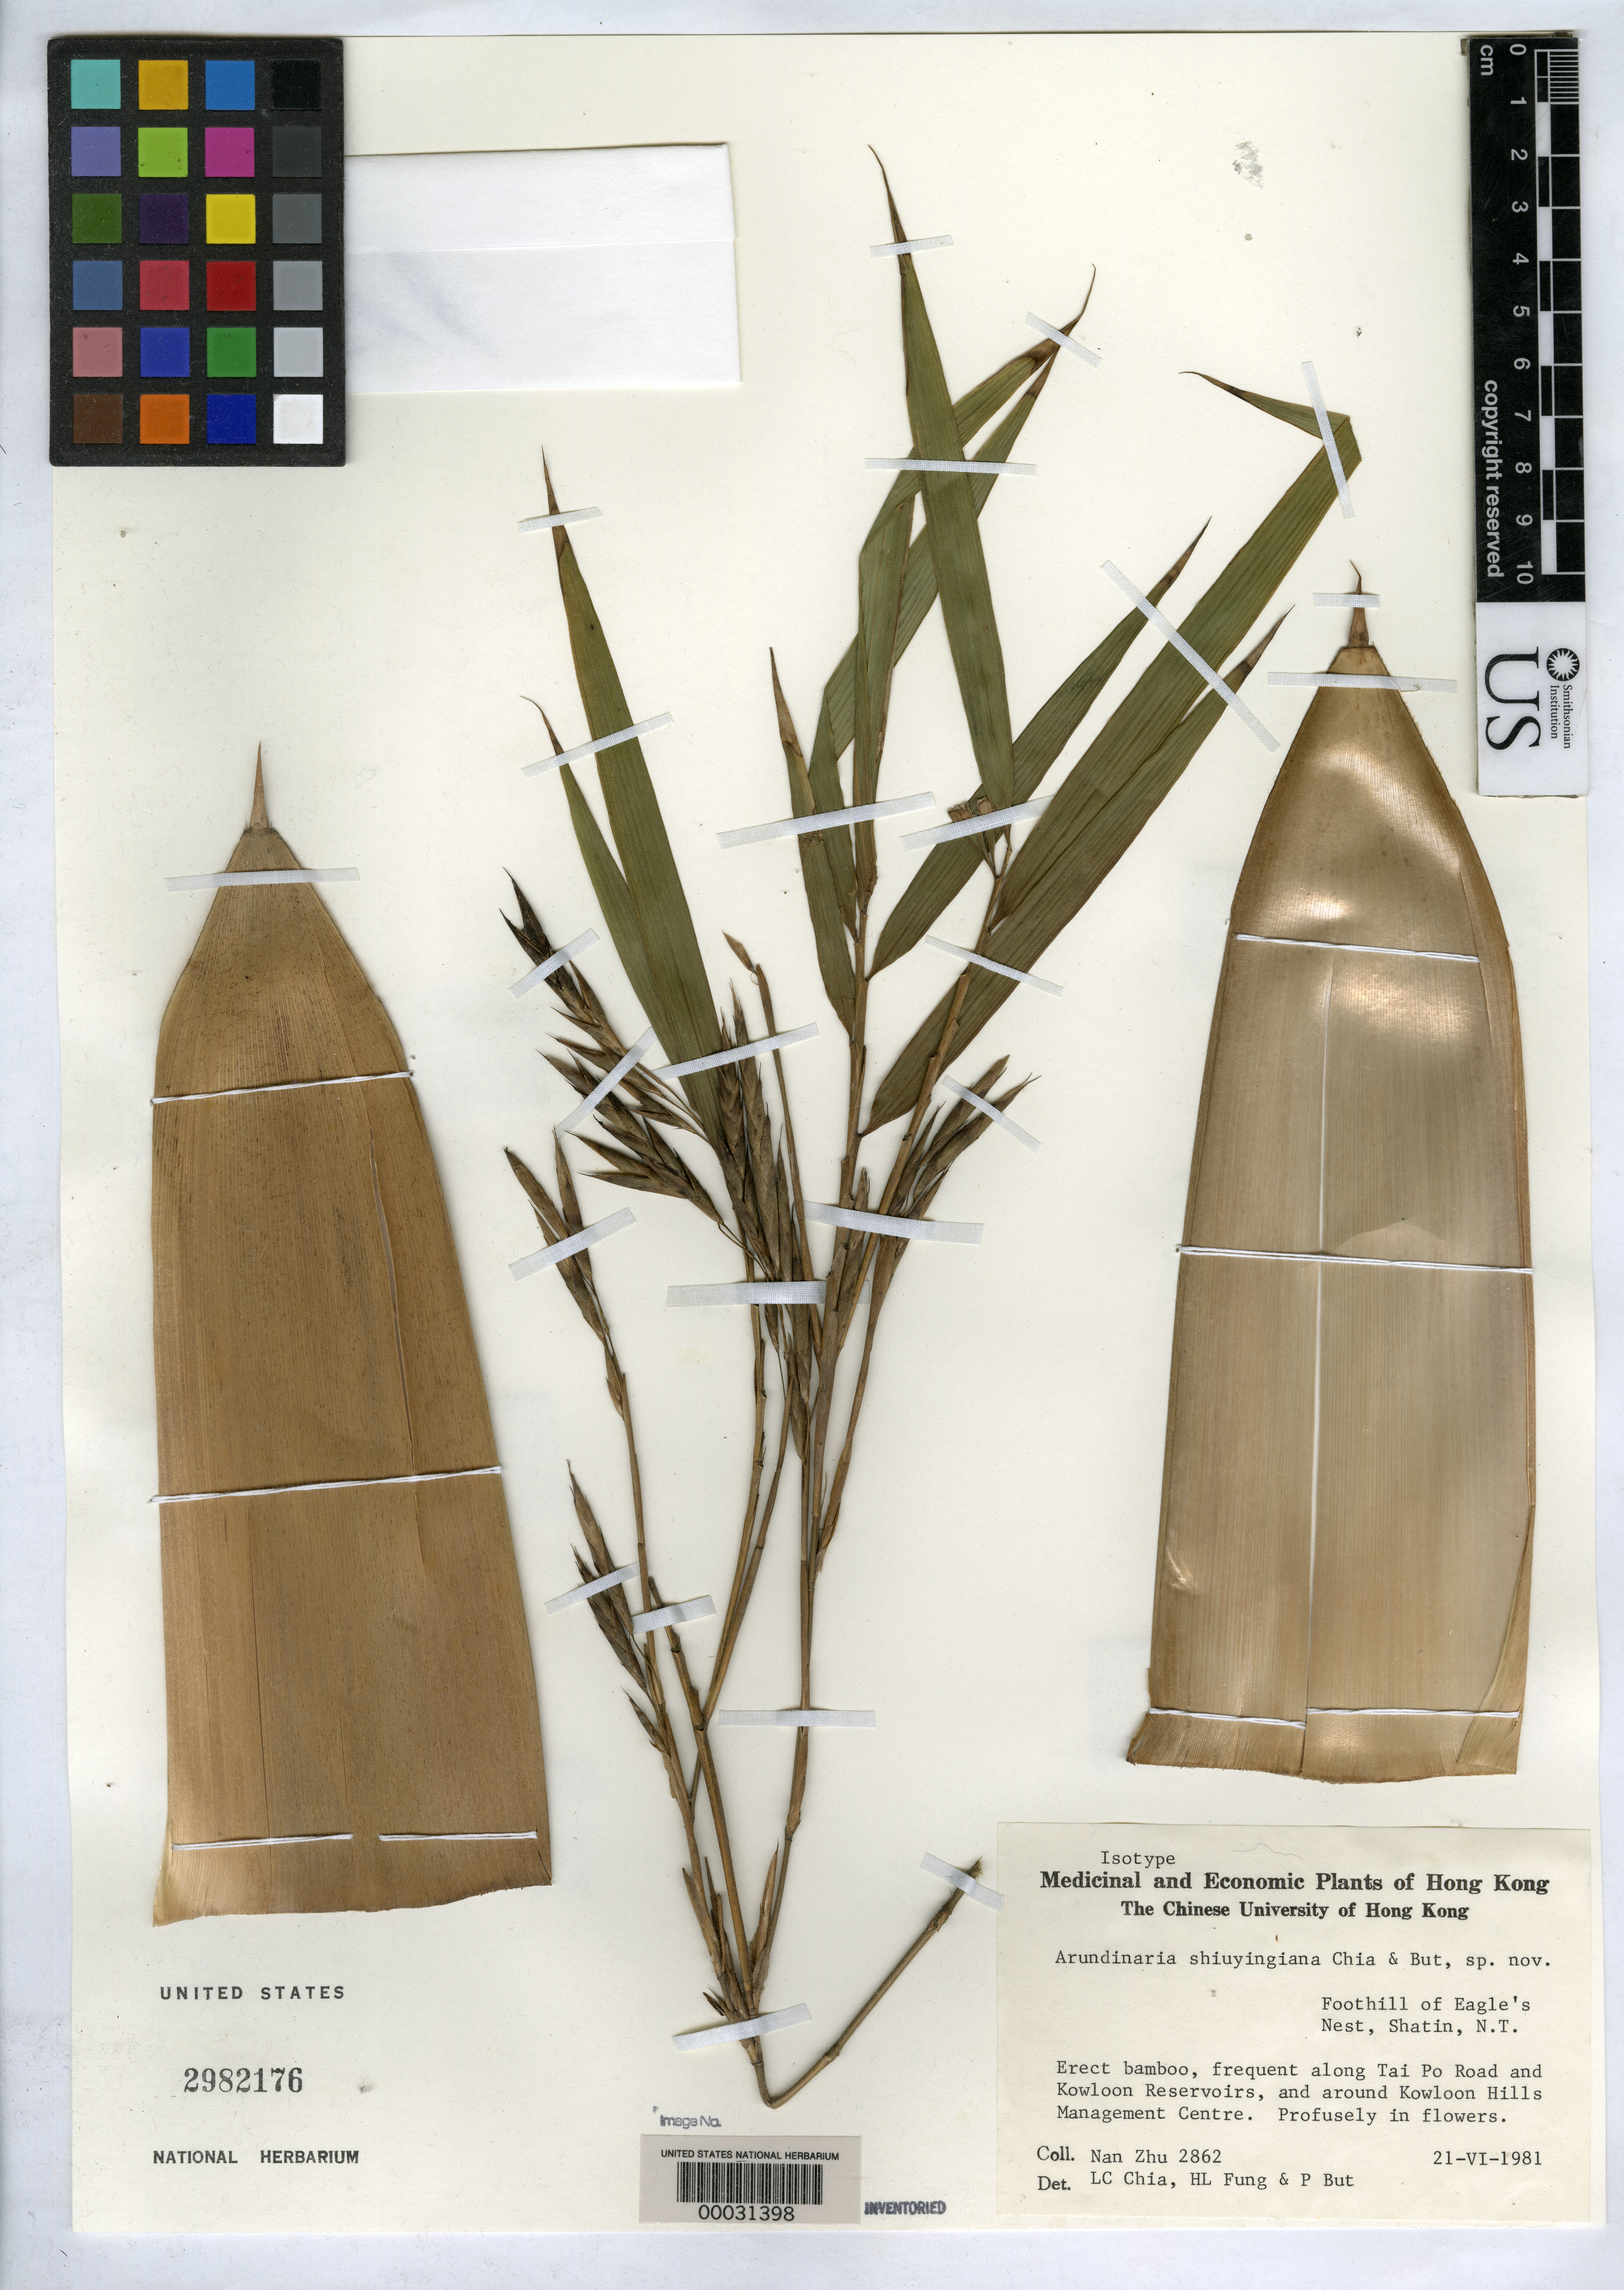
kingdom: Plantae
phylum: Tracheophyta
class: Liliopsida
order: Poales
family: Poaceae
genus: Arundinaria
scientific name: Arundinaria shiuyingiana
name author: L.C. Chia & P. But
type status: Isotype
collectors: N. Zhu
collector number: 2862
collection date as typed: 21 Jun 1981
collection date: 1981-06-21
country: China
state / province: Hong Kong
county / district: New Territories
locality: Shatin.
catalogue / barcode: US 2982176